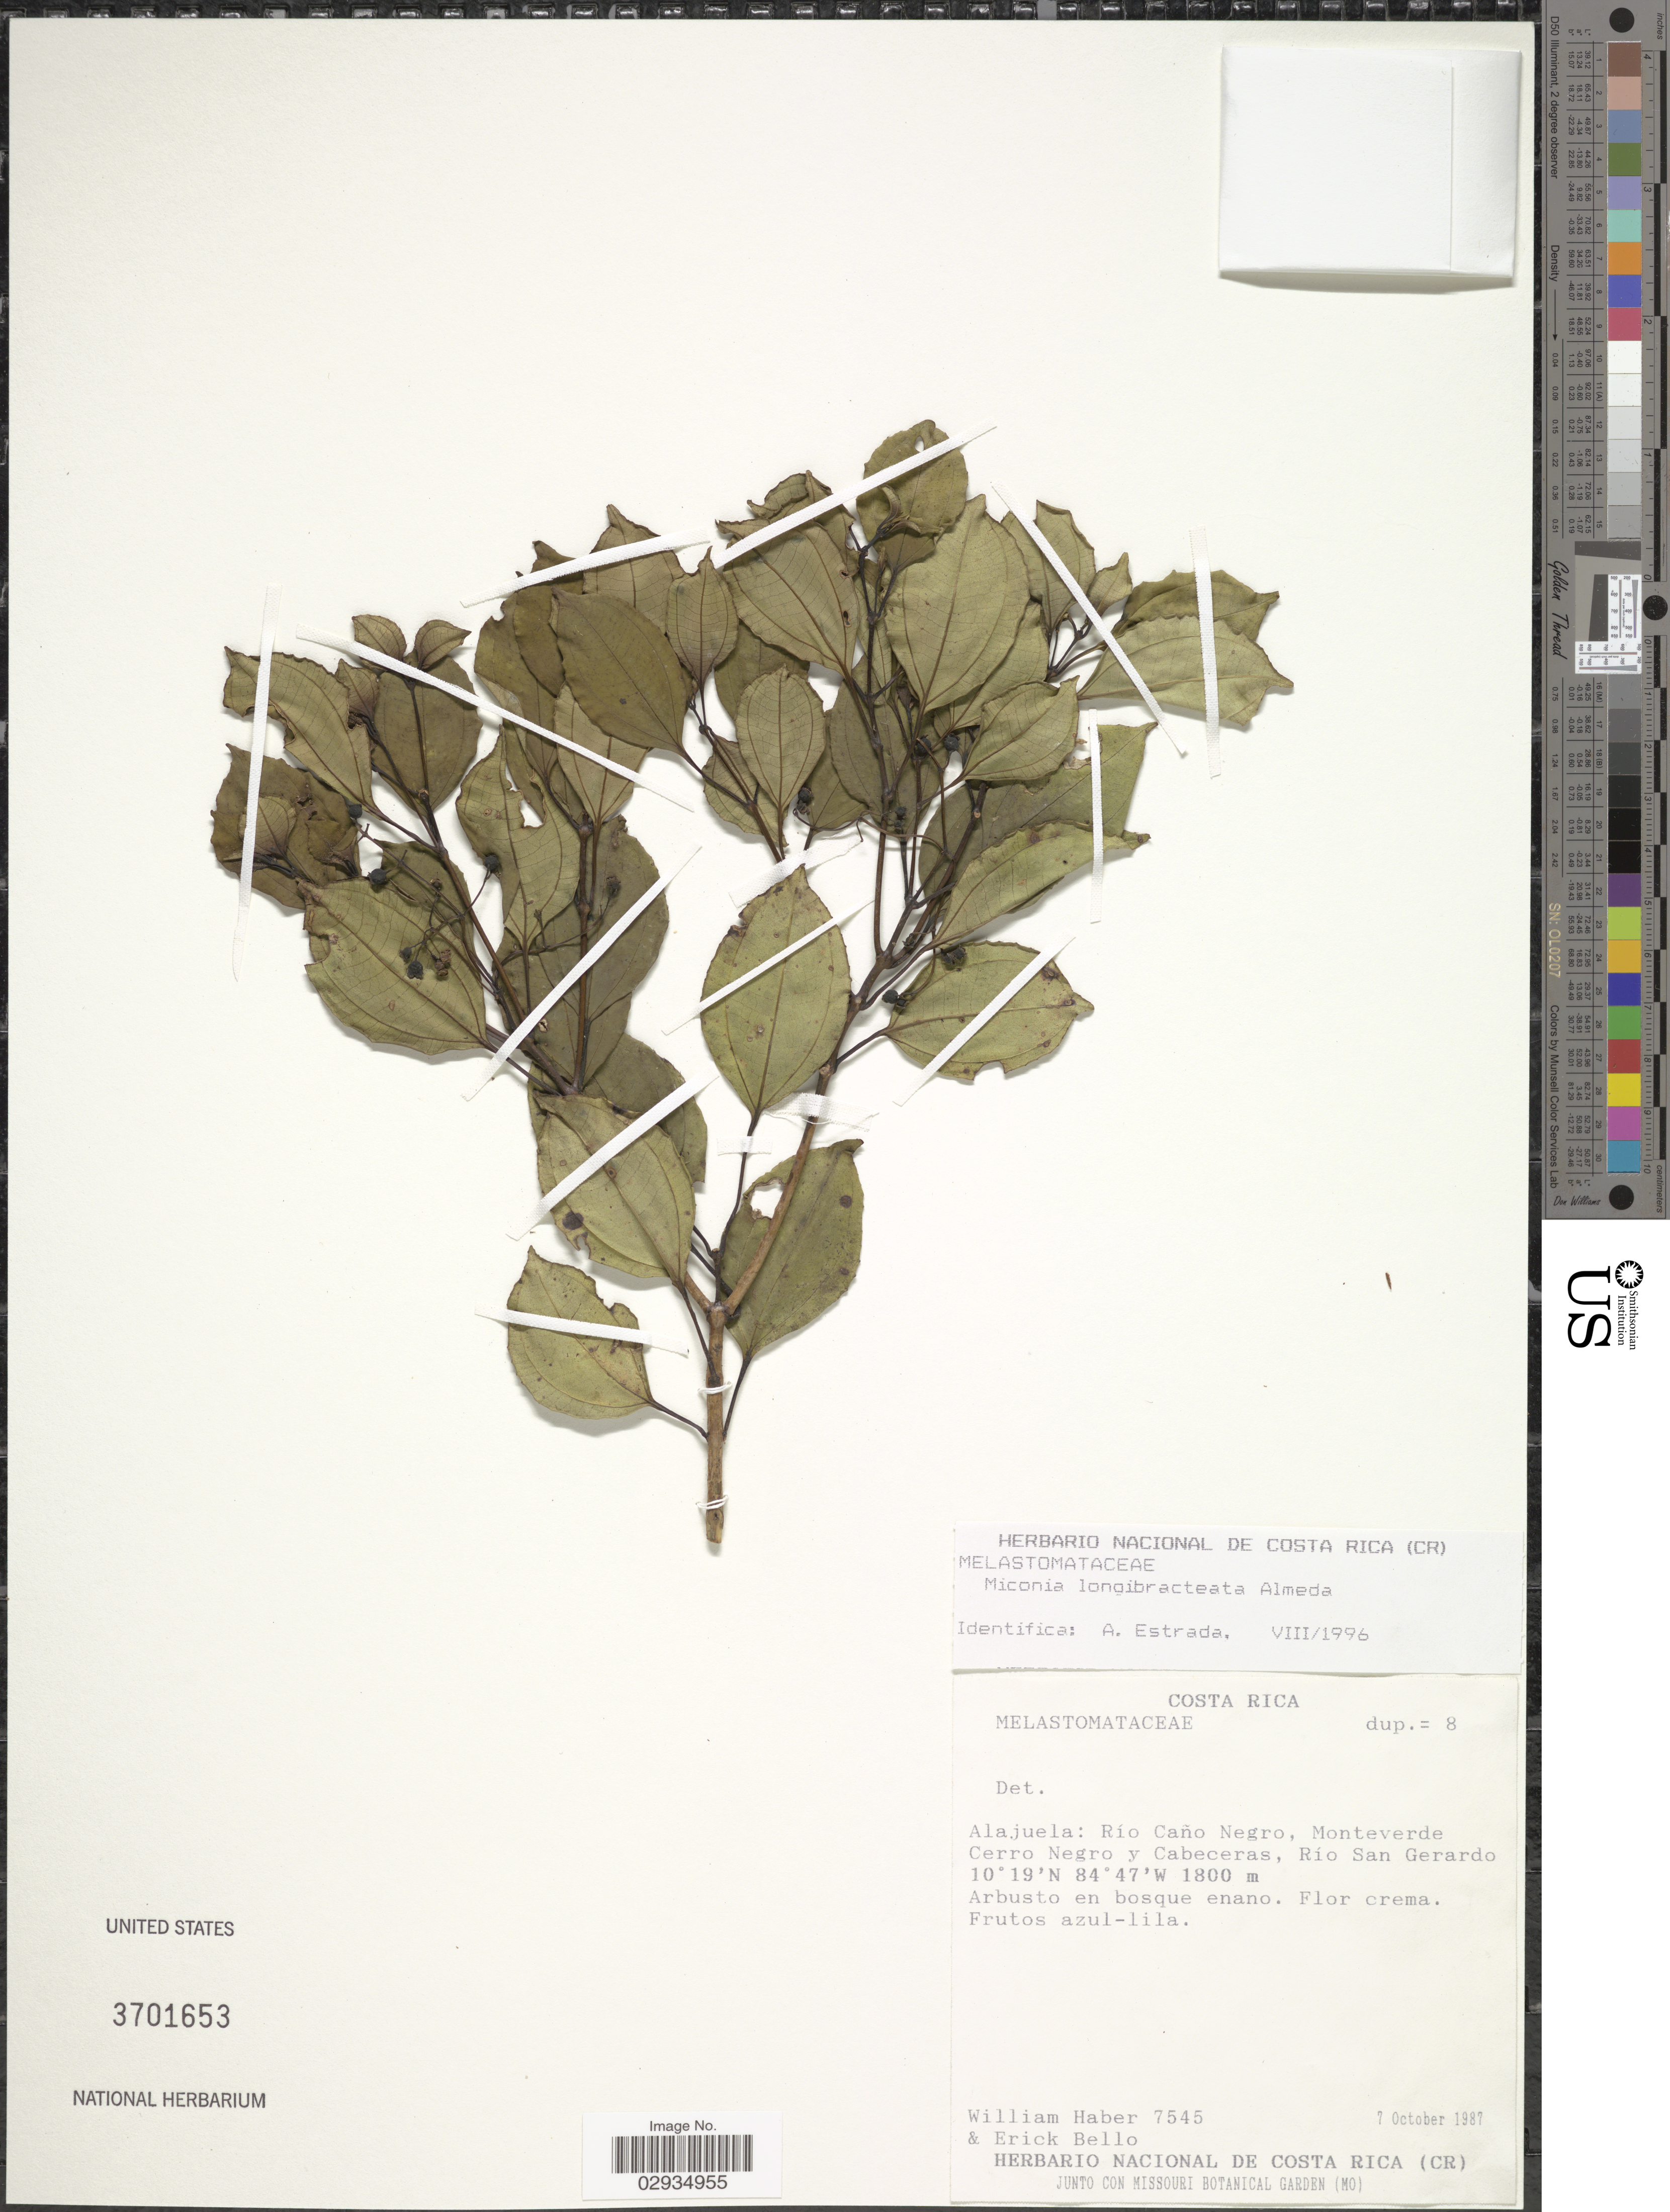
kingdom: Plantae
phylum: Tracheophyta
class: Magnoliopsida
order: Myrtales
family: Melastomataceae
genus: Miconia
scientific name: Miconia longibracteata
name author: Almeda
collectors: W. Haber & E. Bello C.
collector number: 7545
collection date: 1987-10-07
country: Costa Rica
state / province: Alajuela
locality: Río Caño Negro, Monteverde Cerro Negro y Cabeceras, Río San Gerardo.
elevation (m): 1800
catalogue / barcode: US 3701653